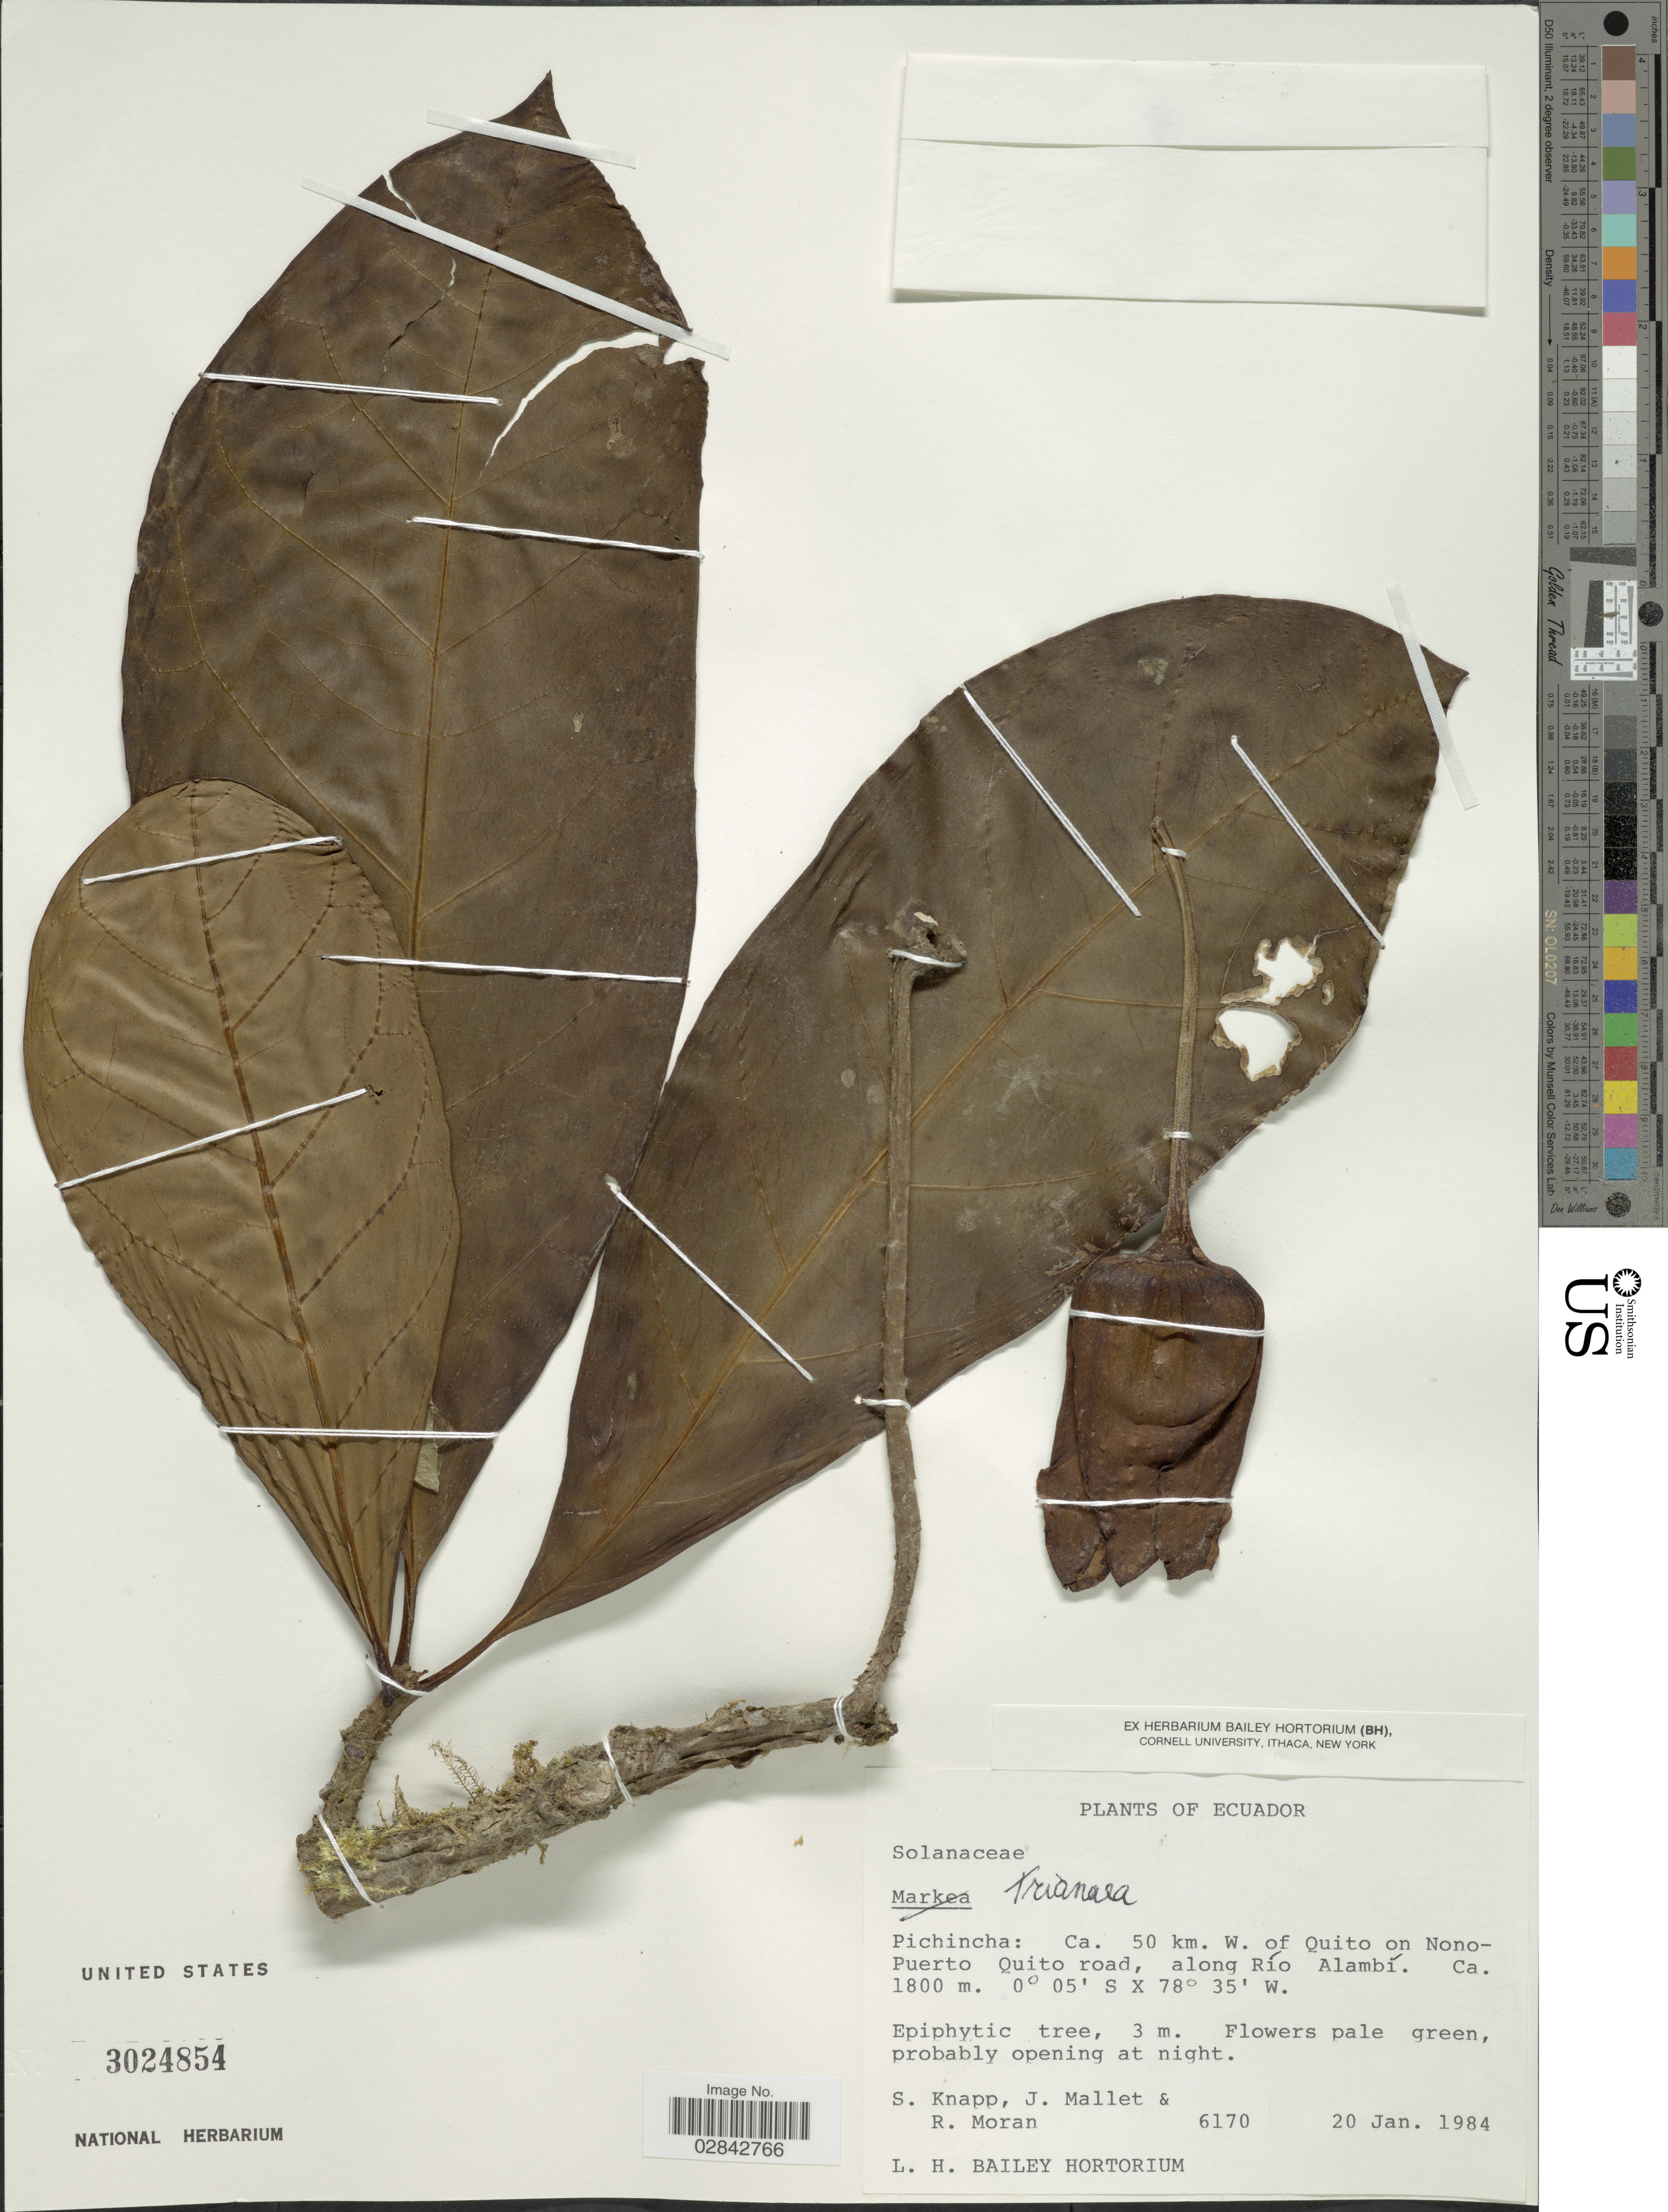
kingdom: Plantae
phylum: Tracheophyta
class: Magnoliopsida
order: Solanales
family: Solanaceae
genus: Trianaea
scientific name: Trianaea sp.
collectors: S. Knapp, J. Mallet & R. Moran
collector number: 6170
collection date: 1984-01-20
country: Ecuador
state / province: Pichincha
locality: Ca. 50 km. W. of Quito on Nono-Puerto Quito road, along Río Alambí.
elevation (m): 1800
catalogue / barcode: US 3024854